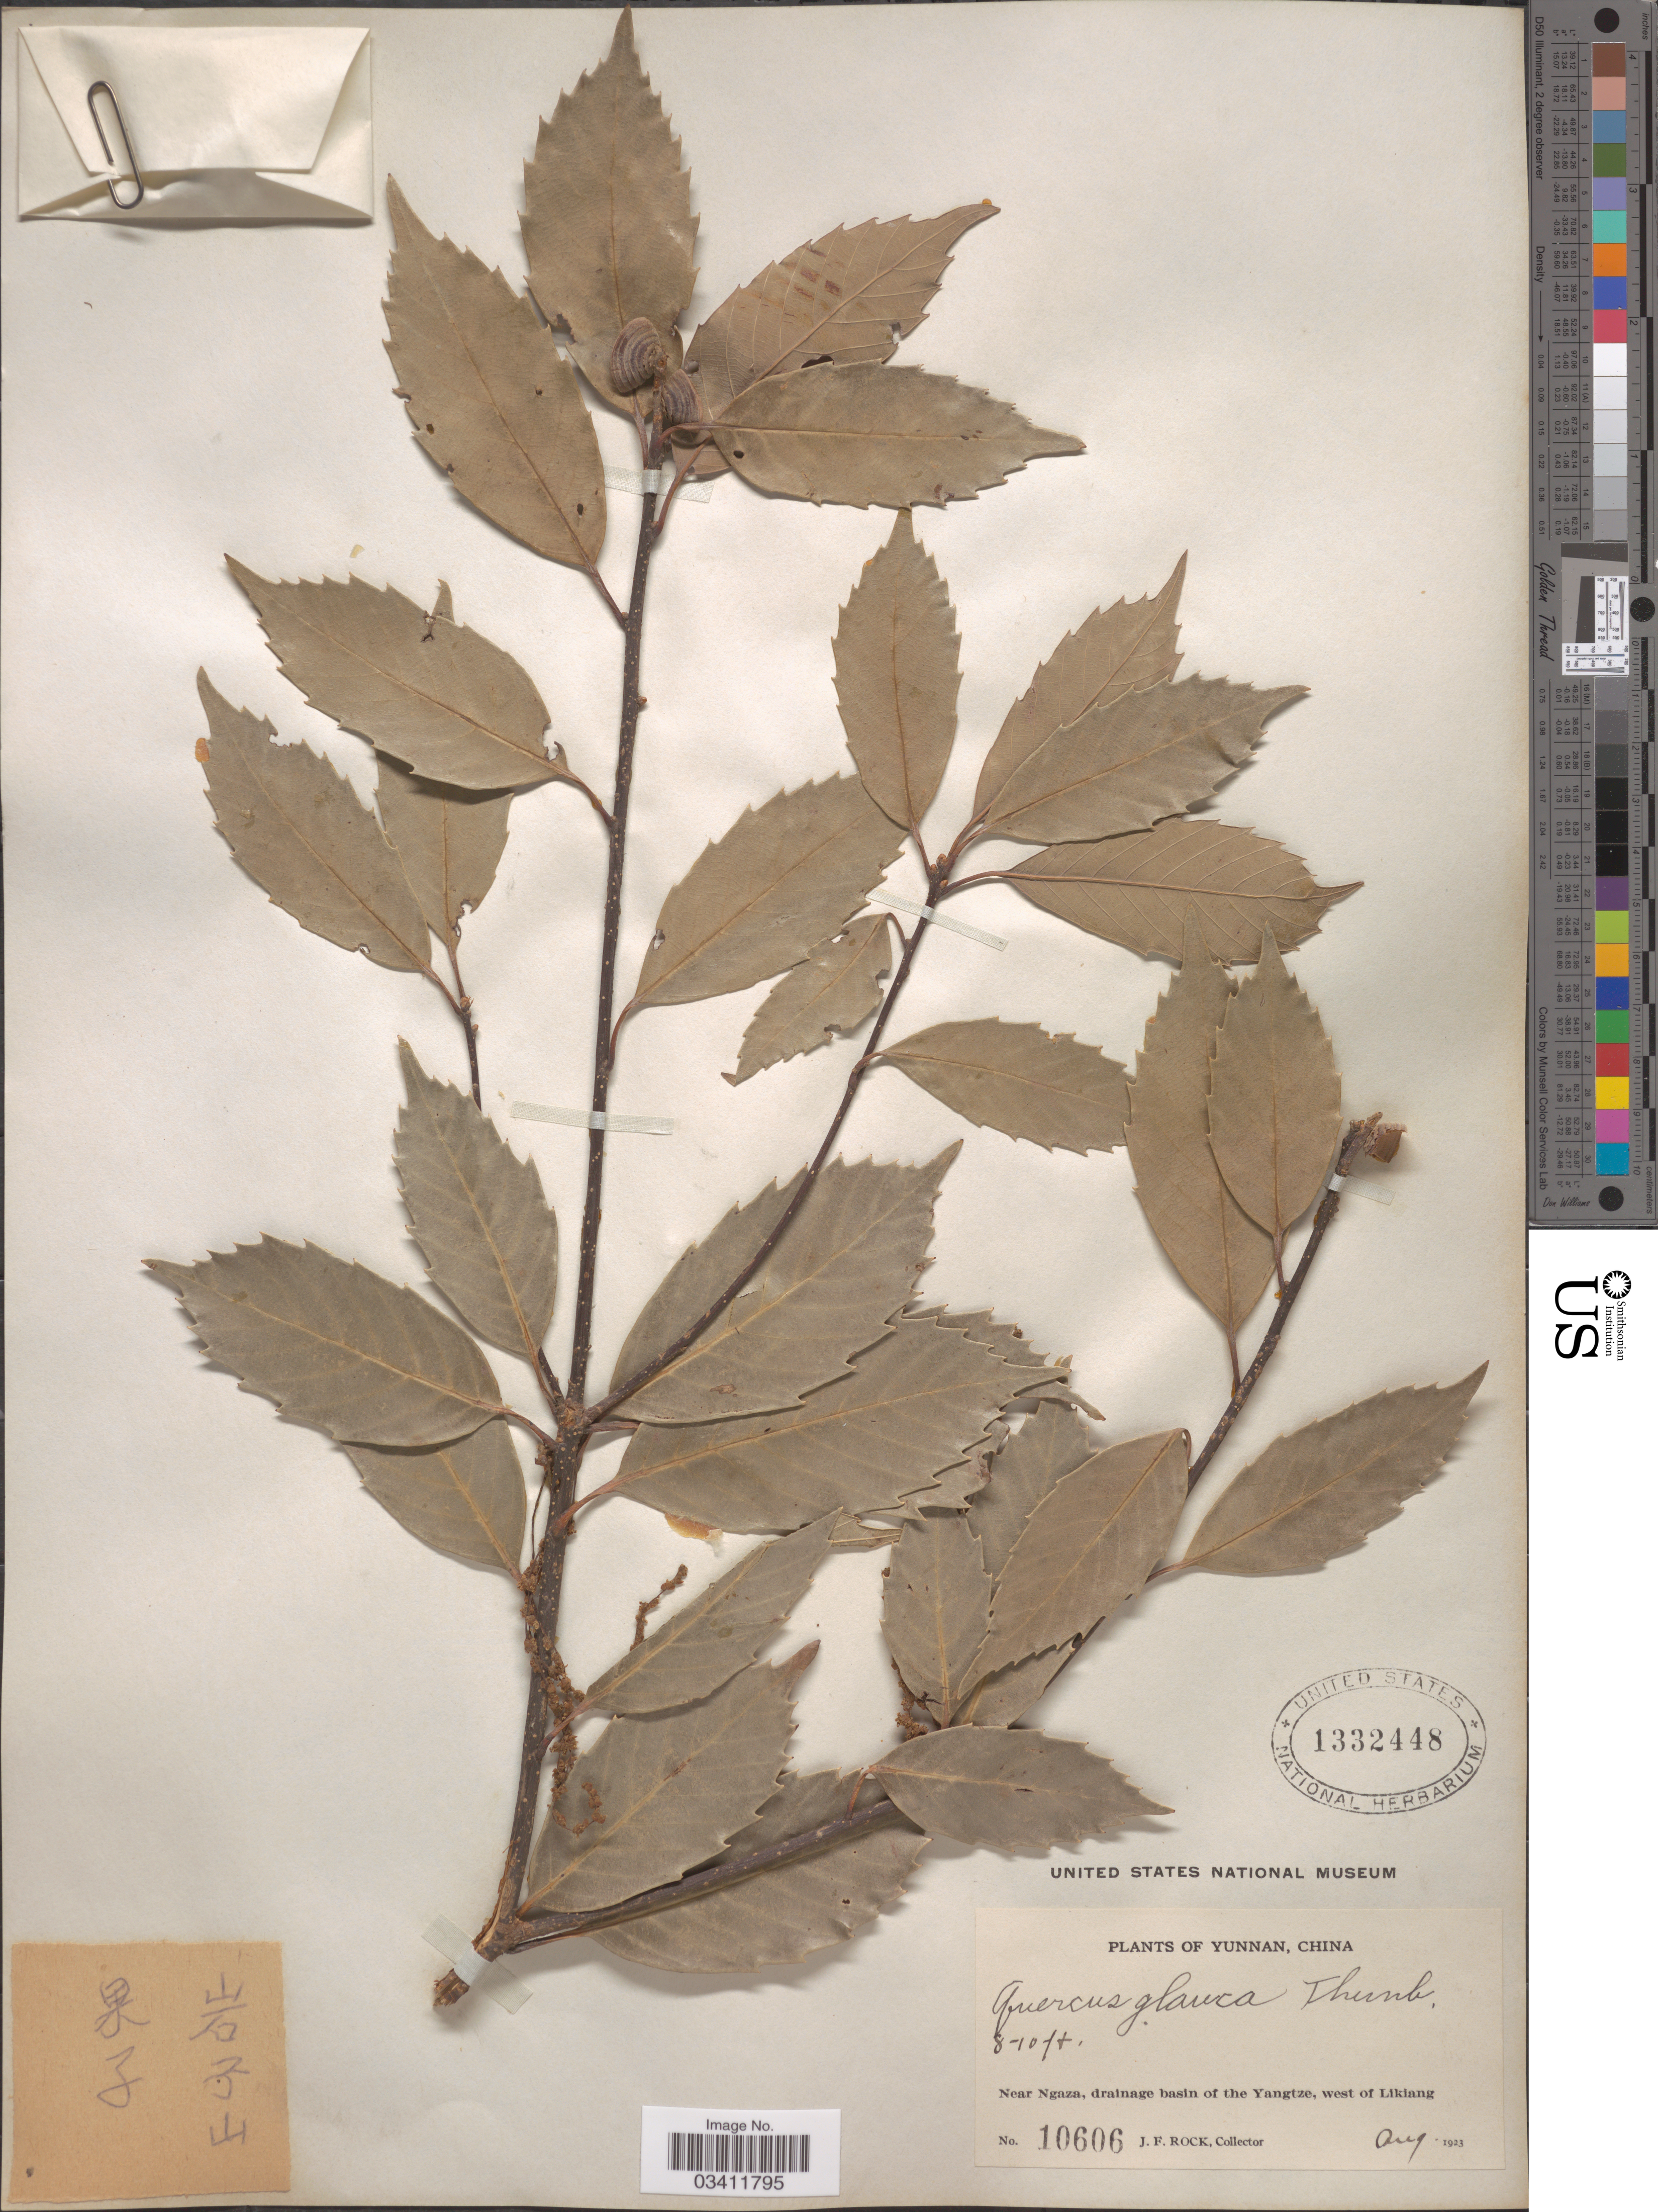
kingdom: Plantae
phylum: Tracheophyta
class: Magnoliopsida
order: Fagales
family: Fagaceae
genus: Quercus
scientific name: Quercus glauca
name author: Thunb.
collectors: J. Rock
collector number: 10606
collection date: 1923-08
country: China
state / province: Yunnan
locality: Near Ngaza, drainage basin of the Yangtze, west of Likiang.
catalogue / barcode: US 1332448